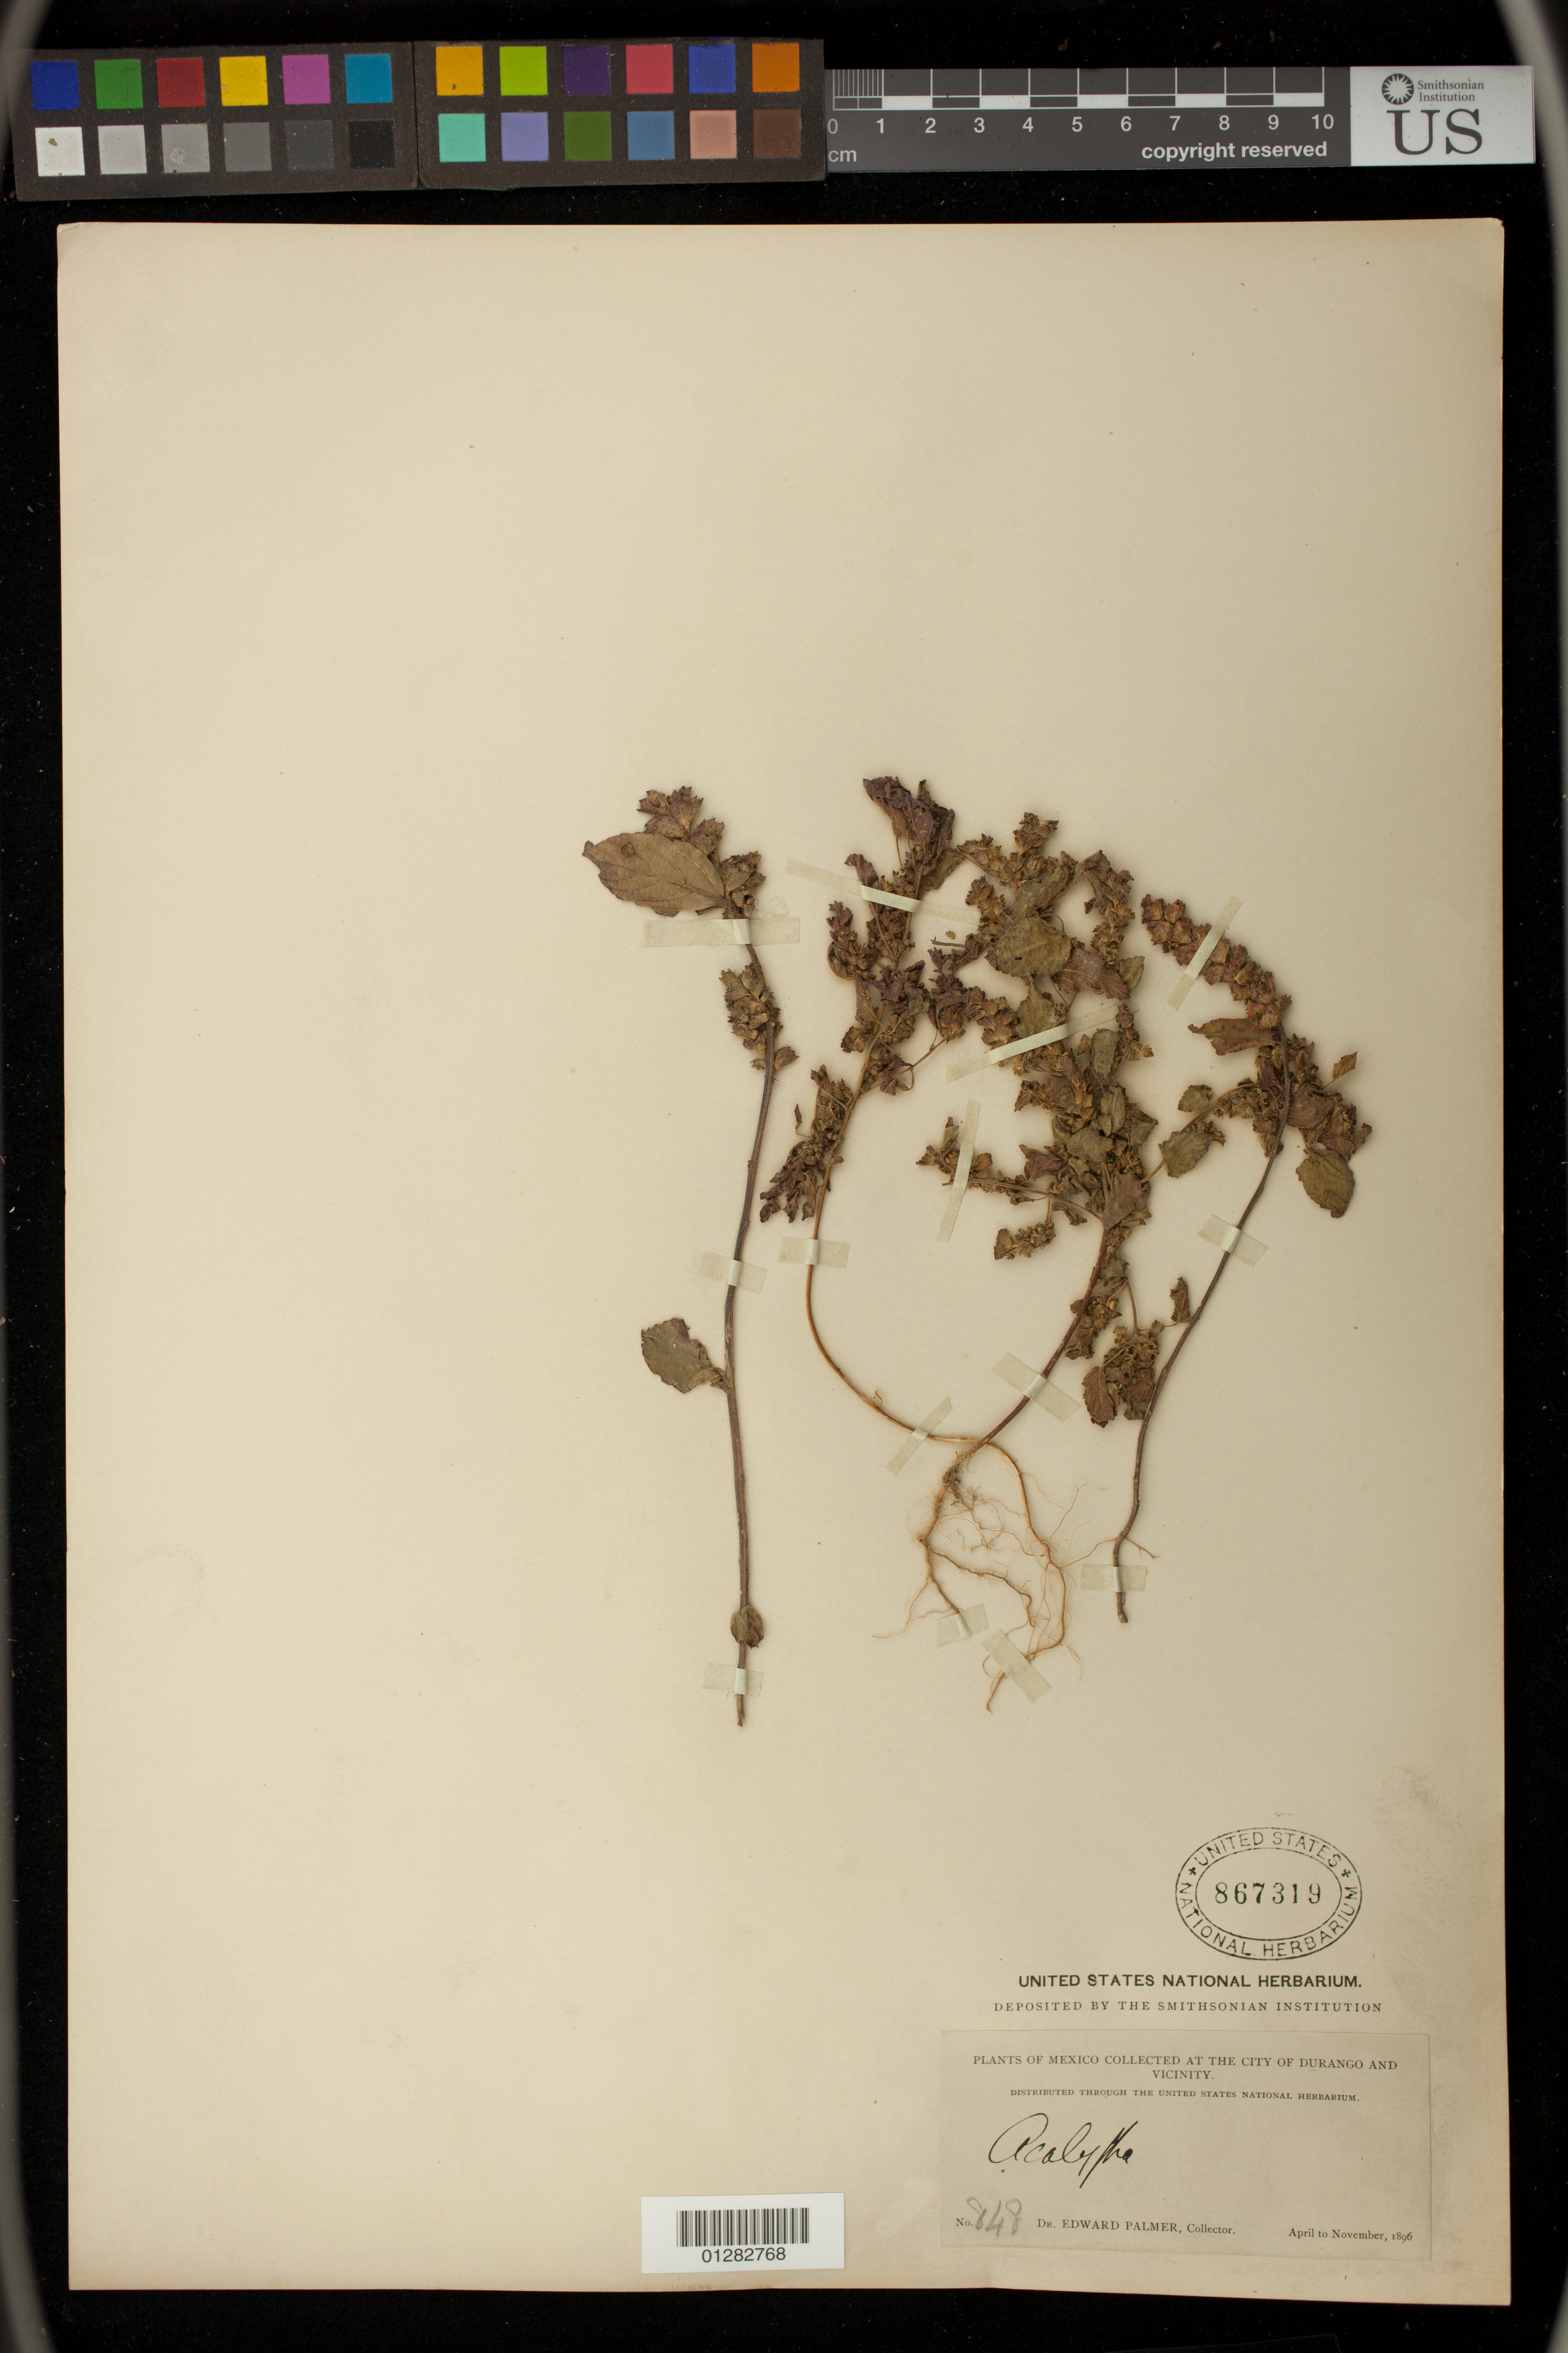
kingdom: Plantae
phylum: Tracheophyta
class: Magnoliopsida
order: Malpighiales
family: Euphorbiaceae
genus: Acalypha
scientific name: Acalypha sp.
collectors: E. Palmer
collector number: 848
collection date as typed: Apr 1896 to -- Nov 1896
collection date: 1896-04/1896-11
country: Mexico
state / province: Durango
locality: Vicinity of Durango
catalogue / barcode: US 867319